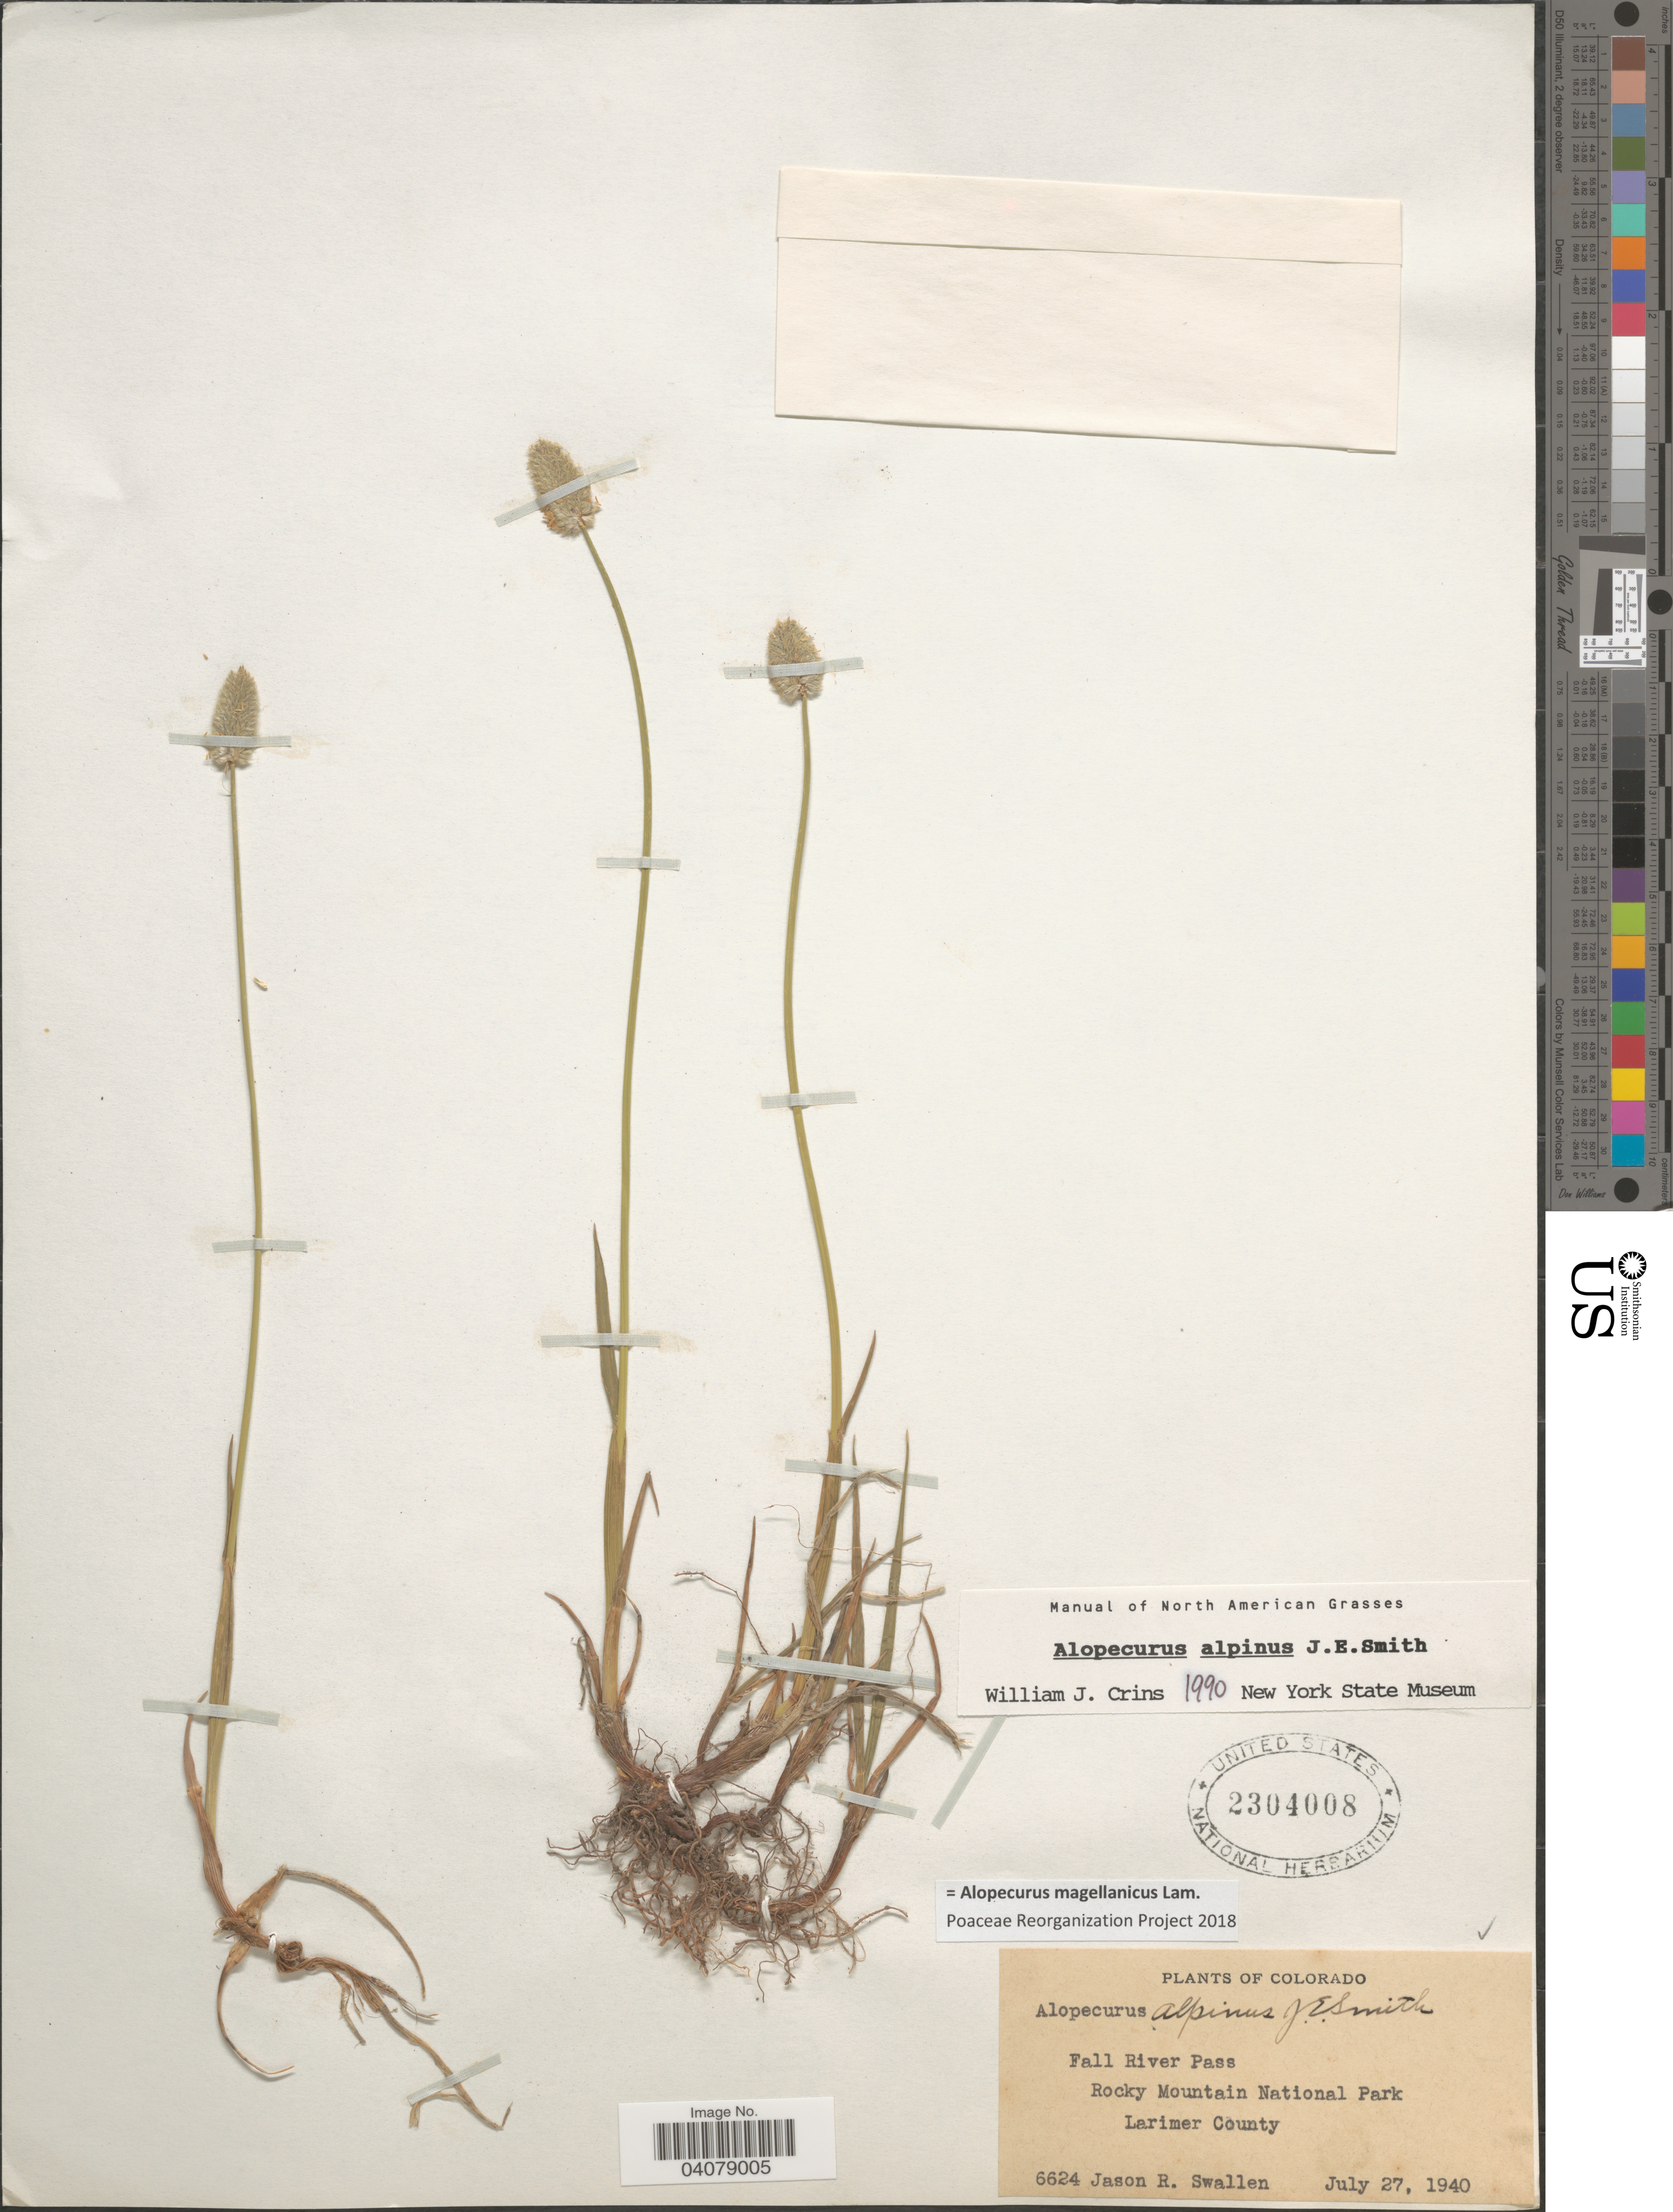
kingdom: Plantae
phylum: Tracheophyta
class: Liliopsida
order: Poales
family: Poaceae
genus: Alopecurus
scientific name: Alopecurus magellanicus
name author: Lam.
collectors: J. R. Swallen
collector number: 6624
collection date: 1940-07-27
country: United States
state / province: Colorado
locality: Fall River Pass. Rocky Mountain National Park. Larimer County.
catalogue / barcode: US 2304008